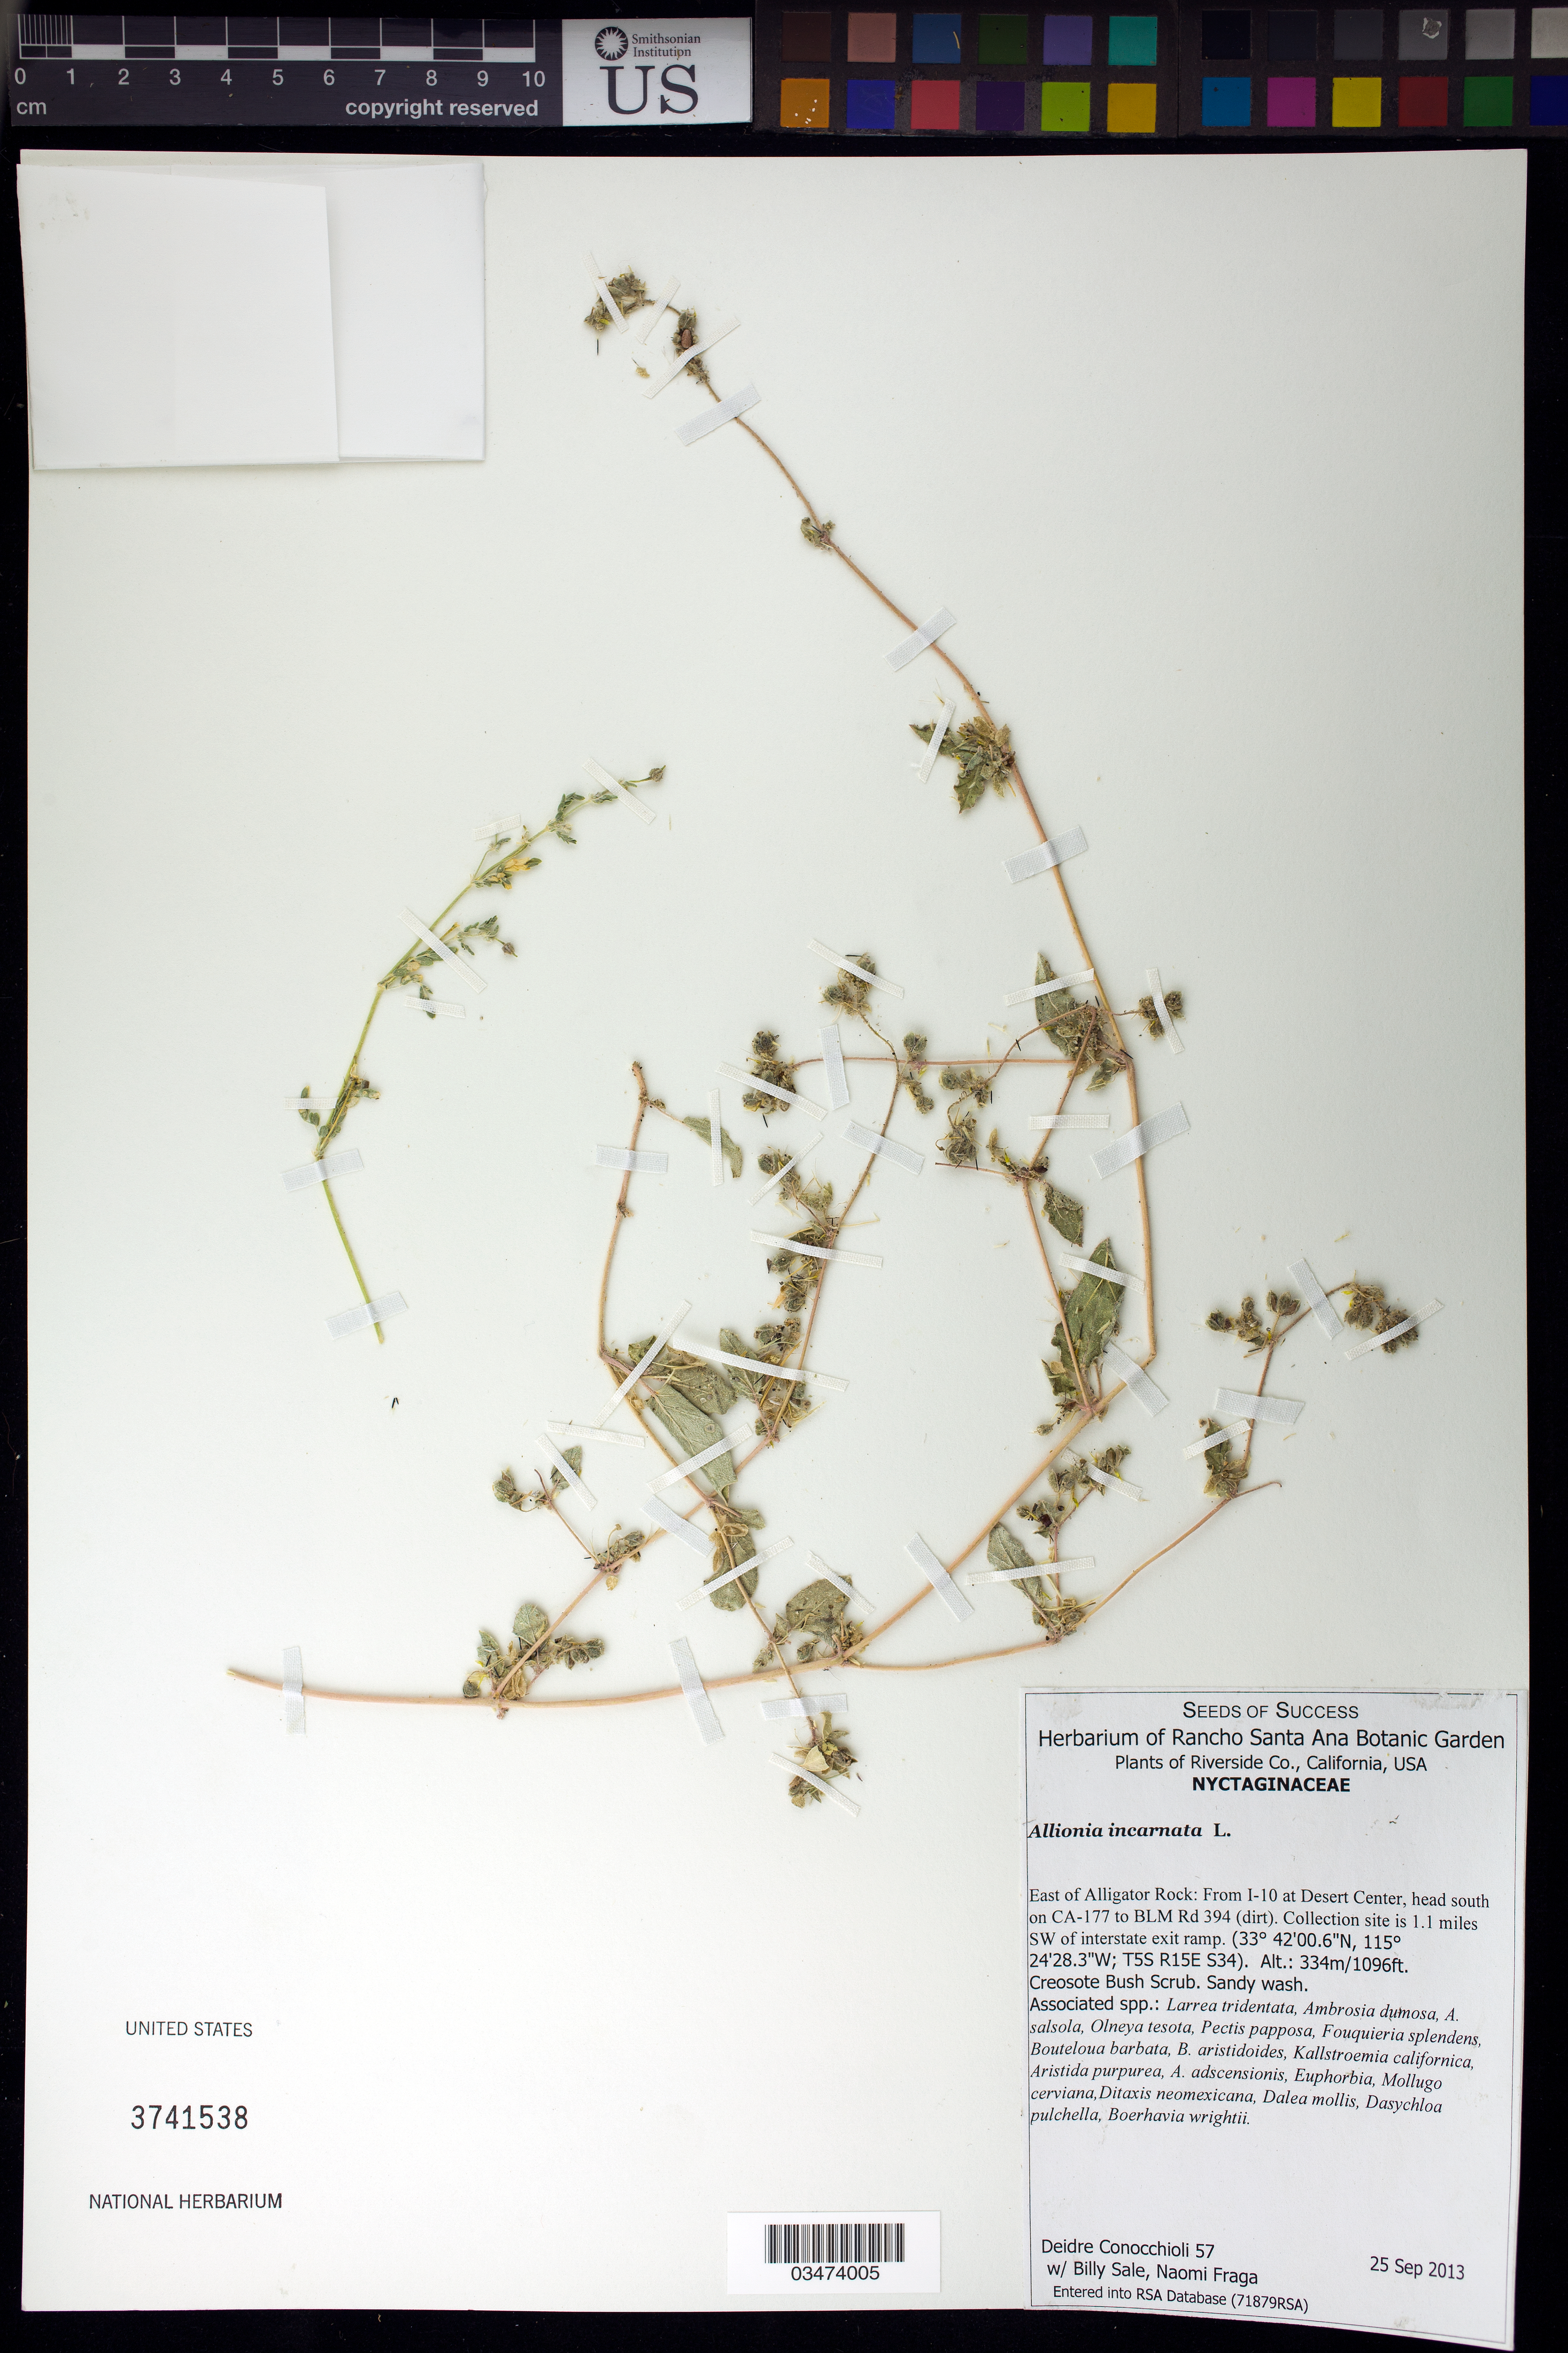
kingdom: Plantae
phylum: Tracheophyta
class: Magnoliopsida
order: Caryophyllales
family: Nyctaginaceae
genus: Allionia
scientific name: Allionia incarnata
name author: L.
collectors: D. Conocchioli, B. Sale & N. Fraga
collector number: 57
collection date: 2013-09-25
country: United States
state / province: California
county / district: Riverside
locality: E of Alligator Rock, south on CA-177 to BLM Rd 394, 1.1 miles SW of interstate exit ramp.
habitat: Creosote Bush Scrub. Sandy wash.Associated species: Pectis papposa, Larrea trinedata, Ambrosa dumosa, Dalea mollis, ect.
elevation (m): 334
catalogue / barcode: US 3741538